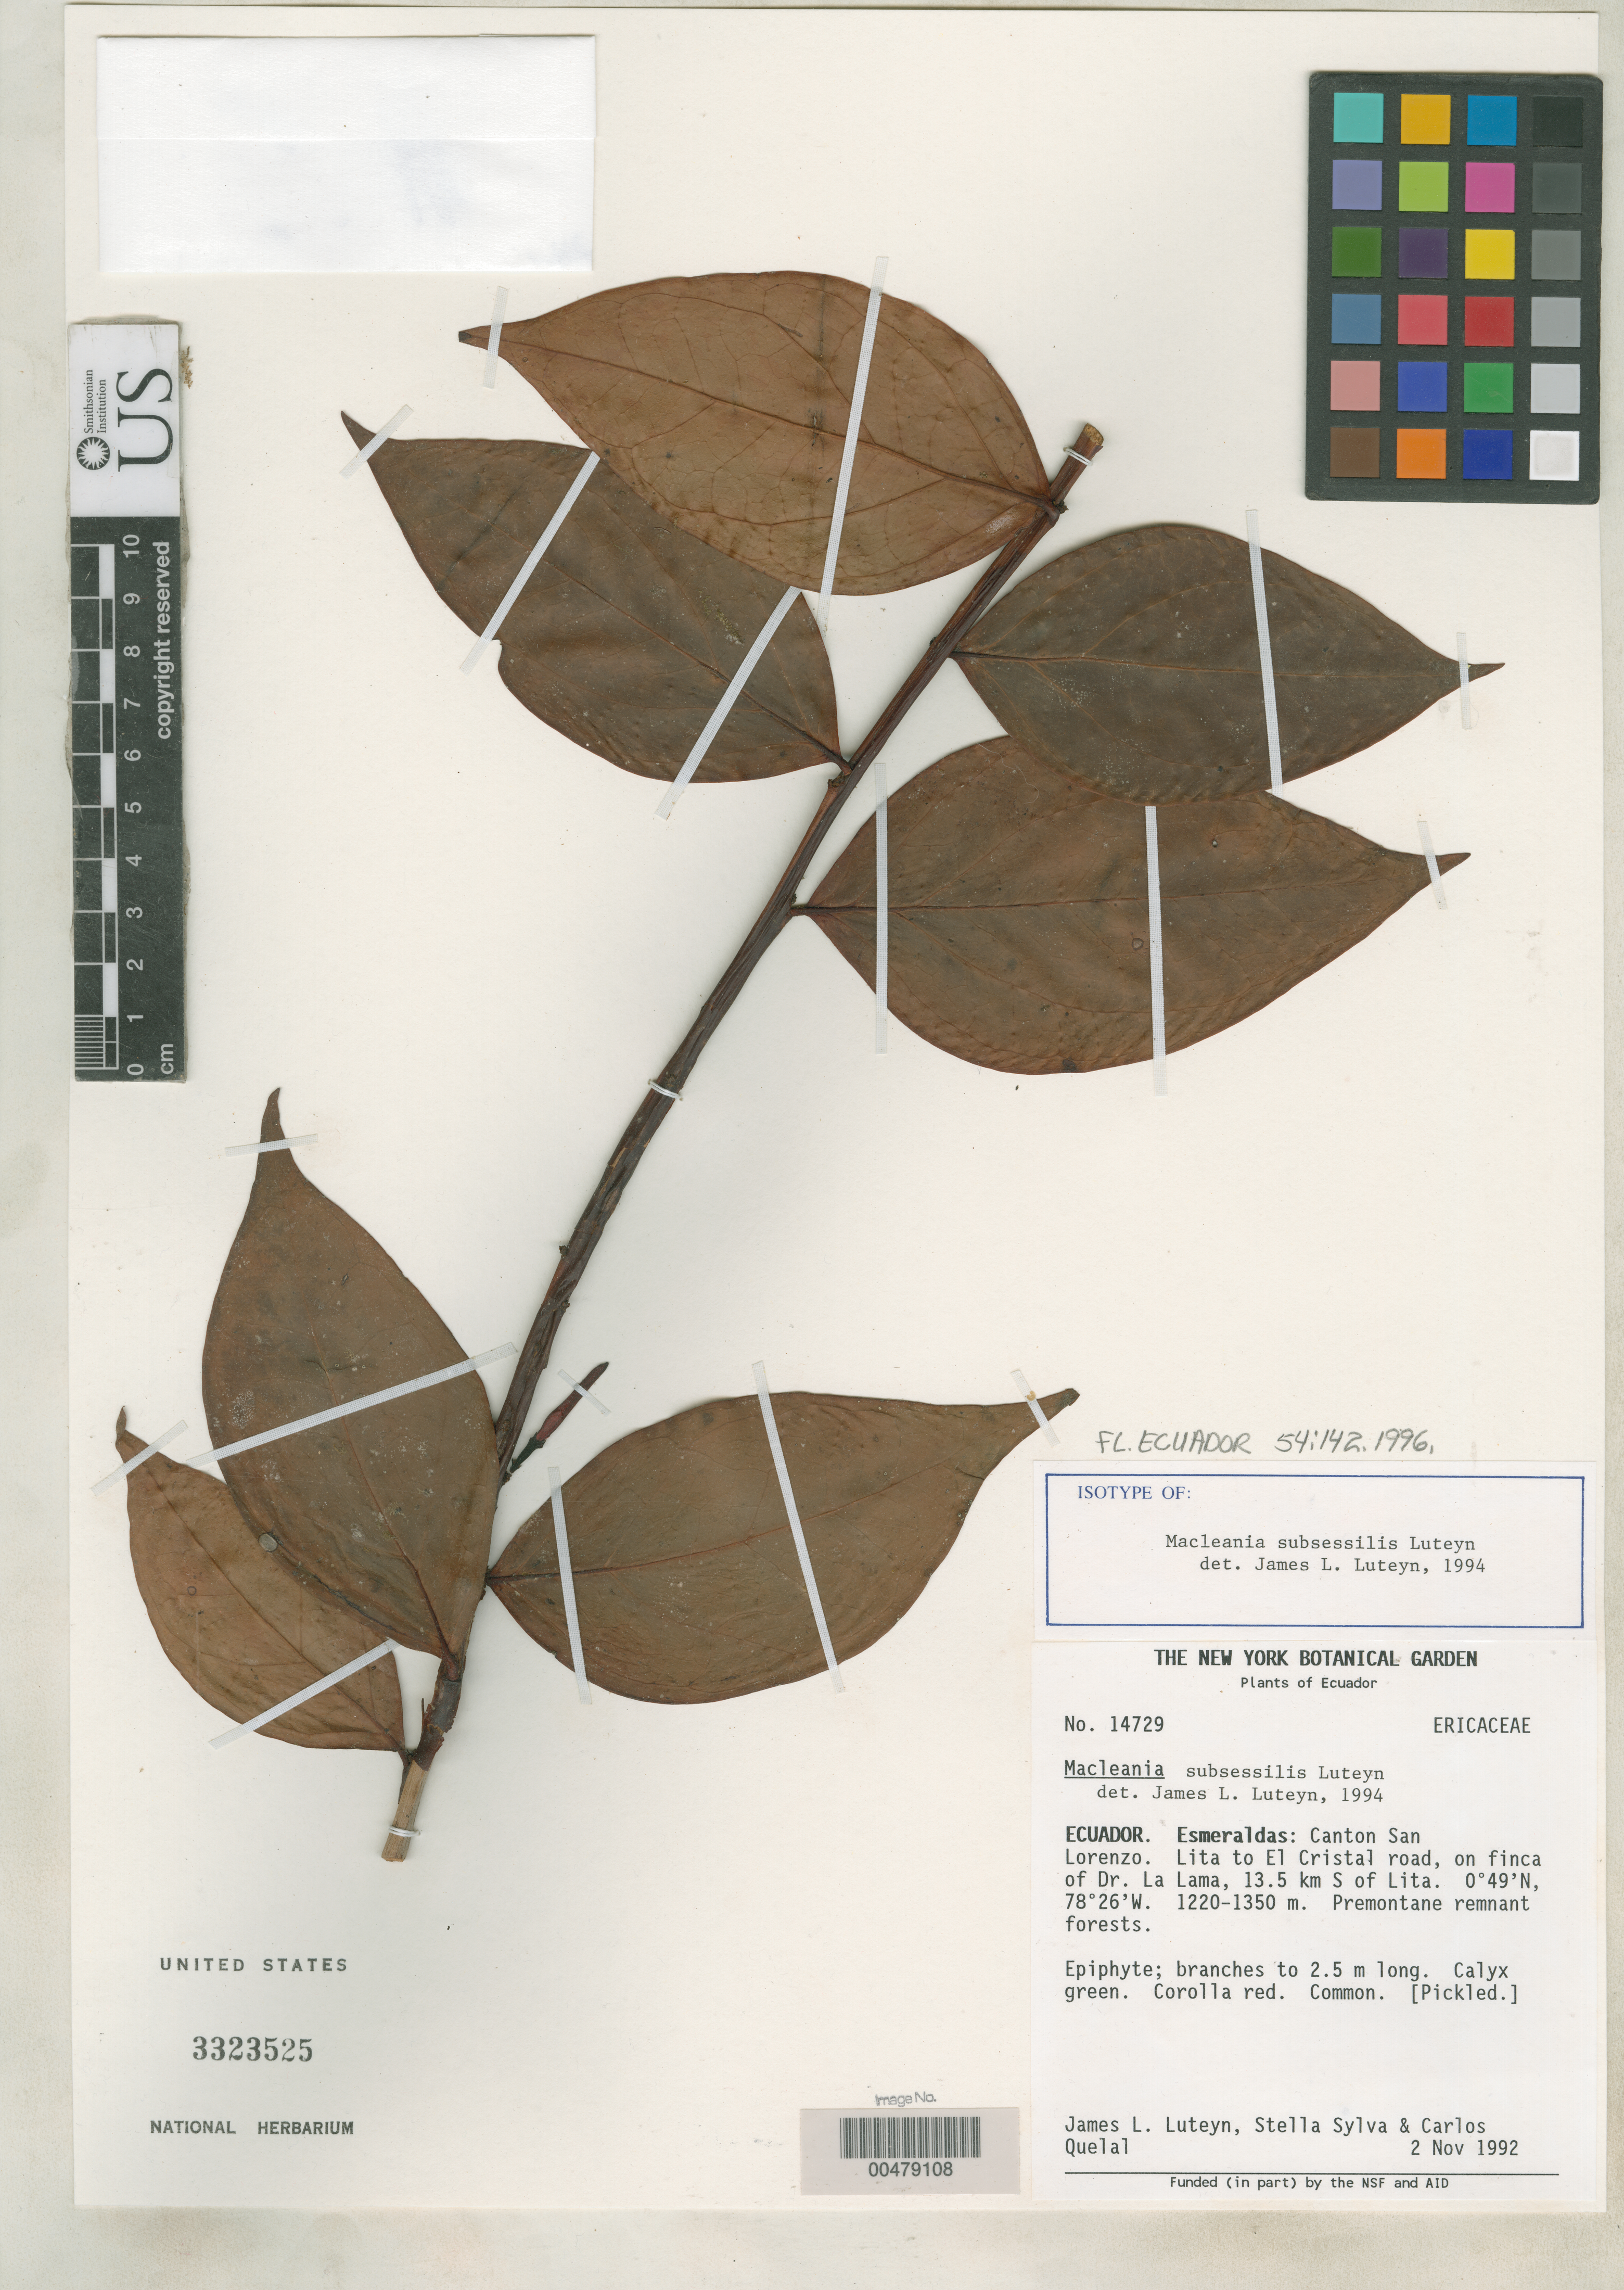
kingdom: Plantae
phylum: Tracheophyta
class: Magnoliopsida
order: Ericales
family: Ericaceae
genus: Macleania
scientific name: Macleania subsessilis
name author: Luteyn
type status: Isotype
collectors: J. L. Luteyn, D. Sylva & C. Quelal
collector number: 14729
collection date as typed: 02 Nov 1992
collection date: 1992-11-02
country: Ecuador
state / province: Esmeraldas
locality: Canton San Lorenzo, Lita to El Cristal road, on Finca of Dr. La Lama, 13.5 km S of Lita.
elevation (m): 1220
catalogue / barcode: US 3323525